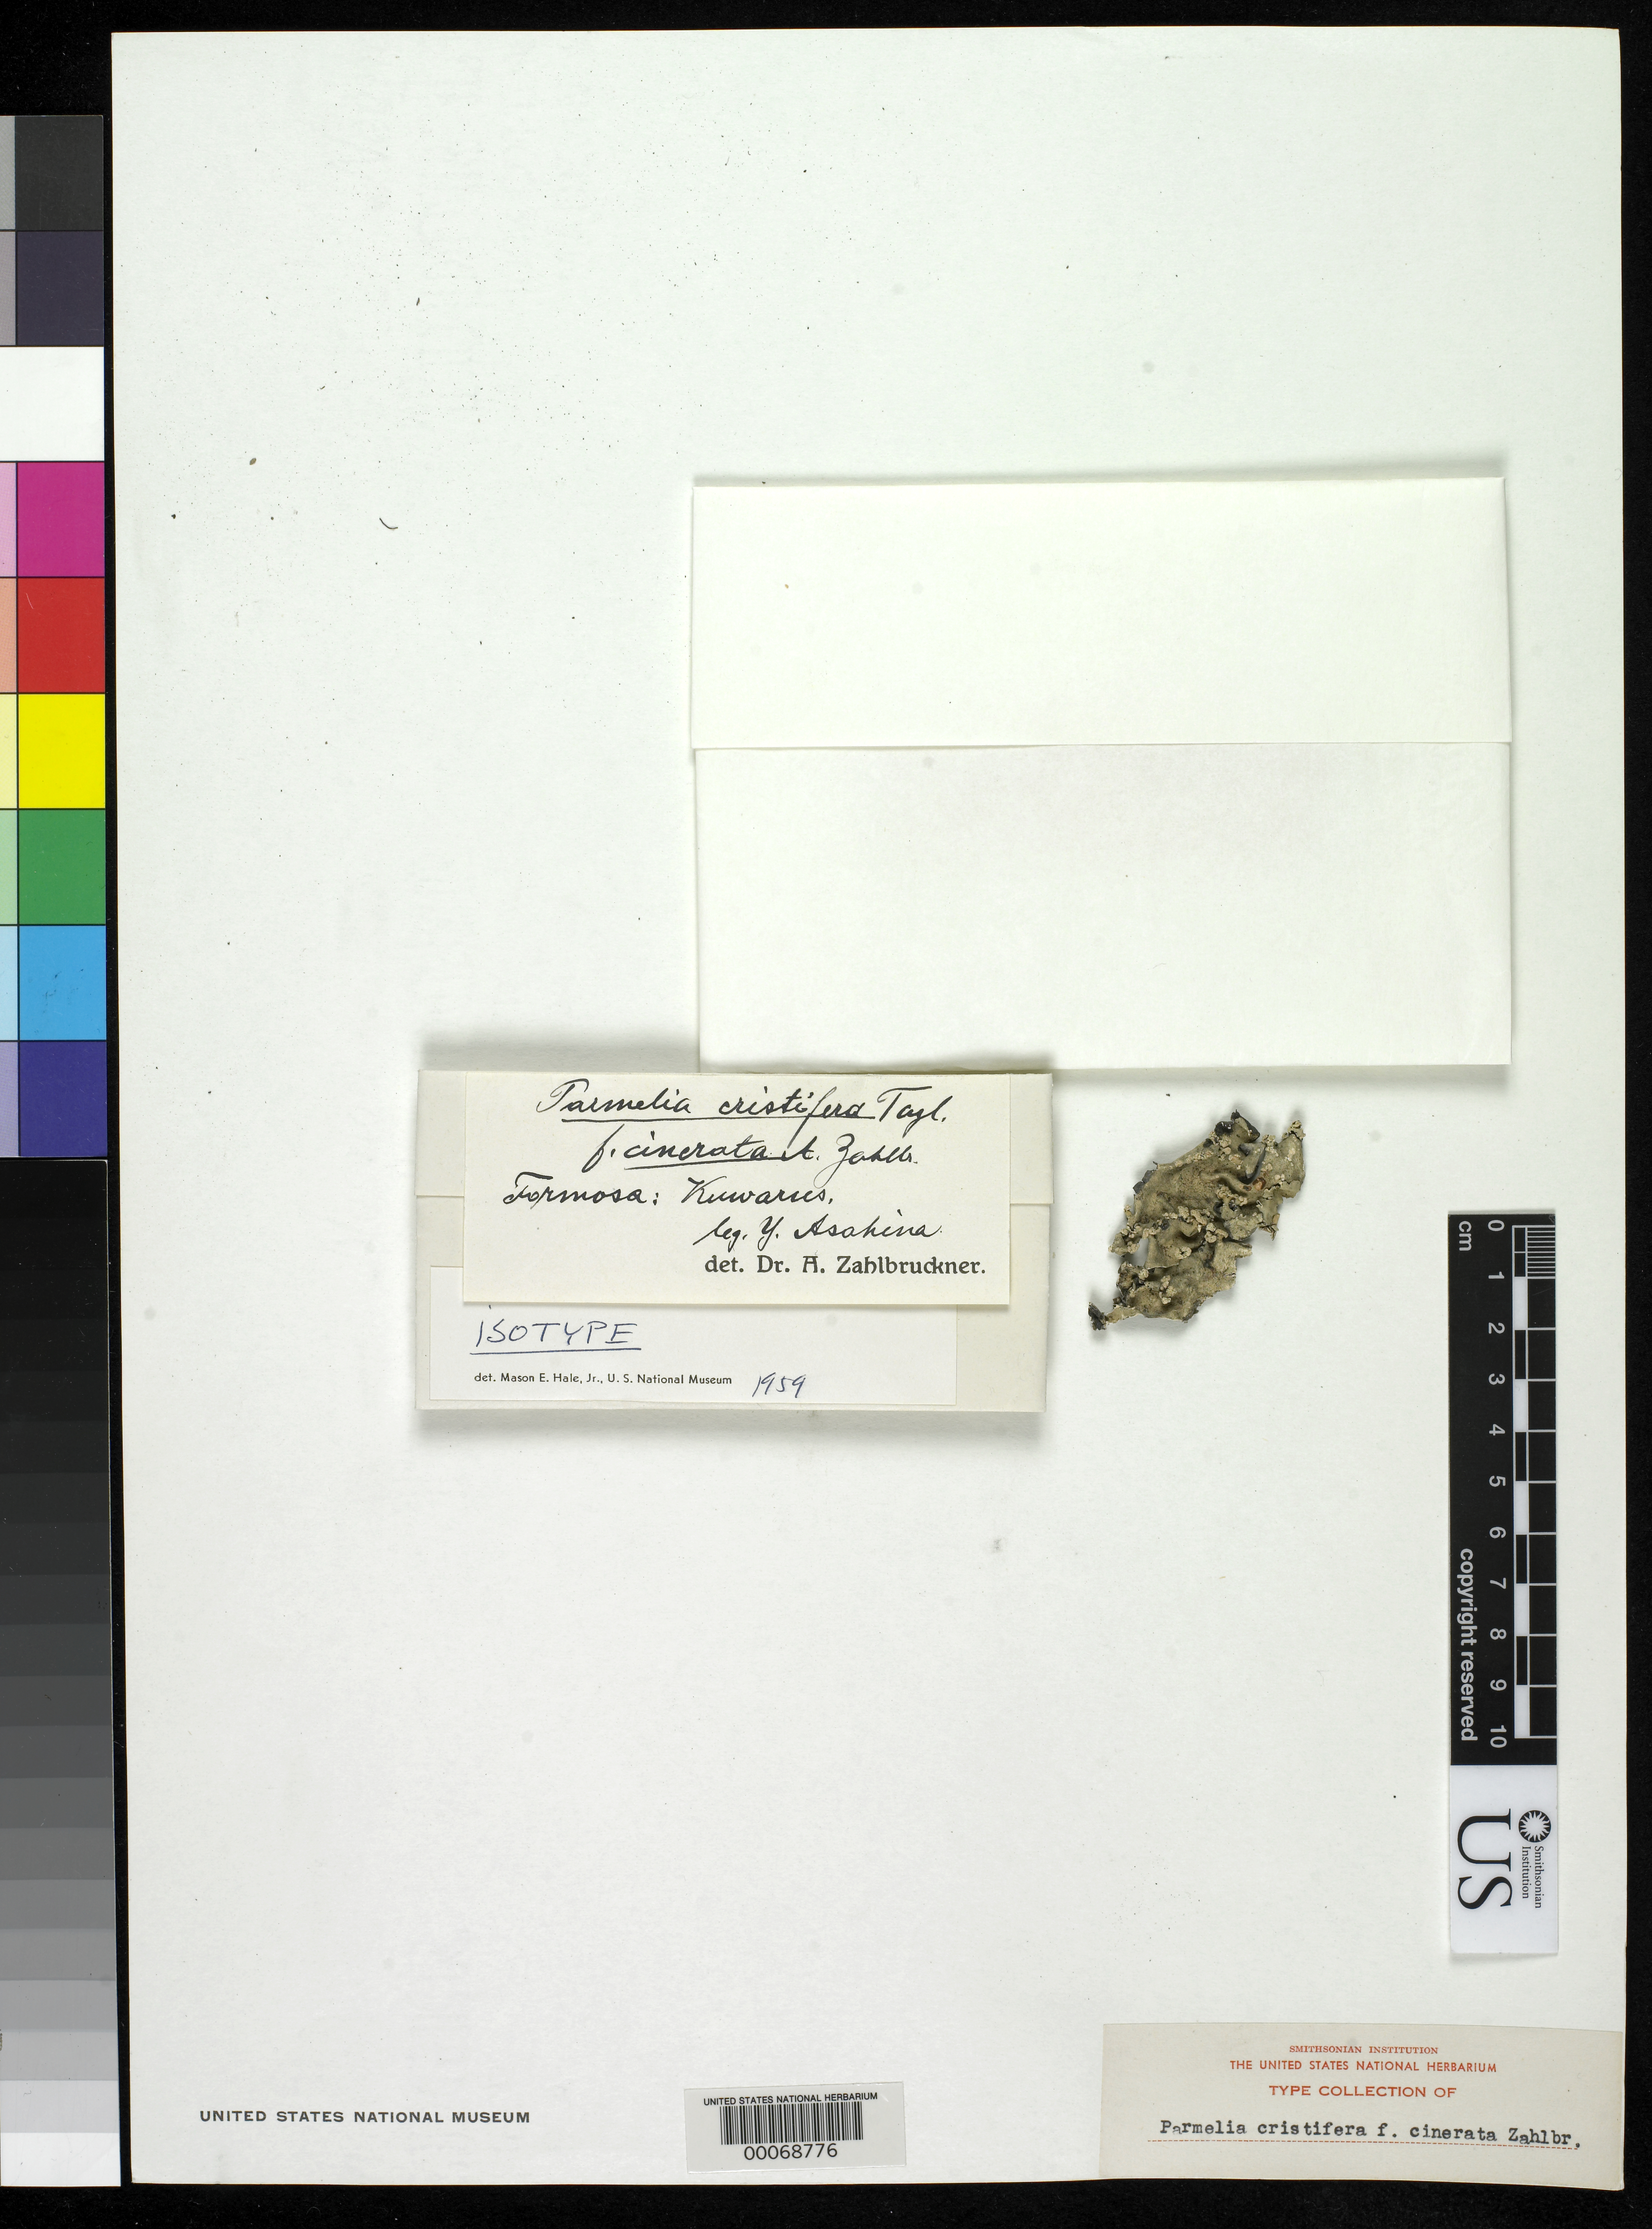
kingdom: Fungi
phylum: Ascomycota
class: Lecanoromycetes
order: Lecanorales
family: Parmeliaceae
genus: Parmelia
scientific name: Parmelia cristifera f. cinerata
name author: Zahlbr.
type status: Isotype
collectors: Y. Asahina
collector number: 51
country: Taiwan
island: Taiwan [Formosa]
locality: Kuwarus.